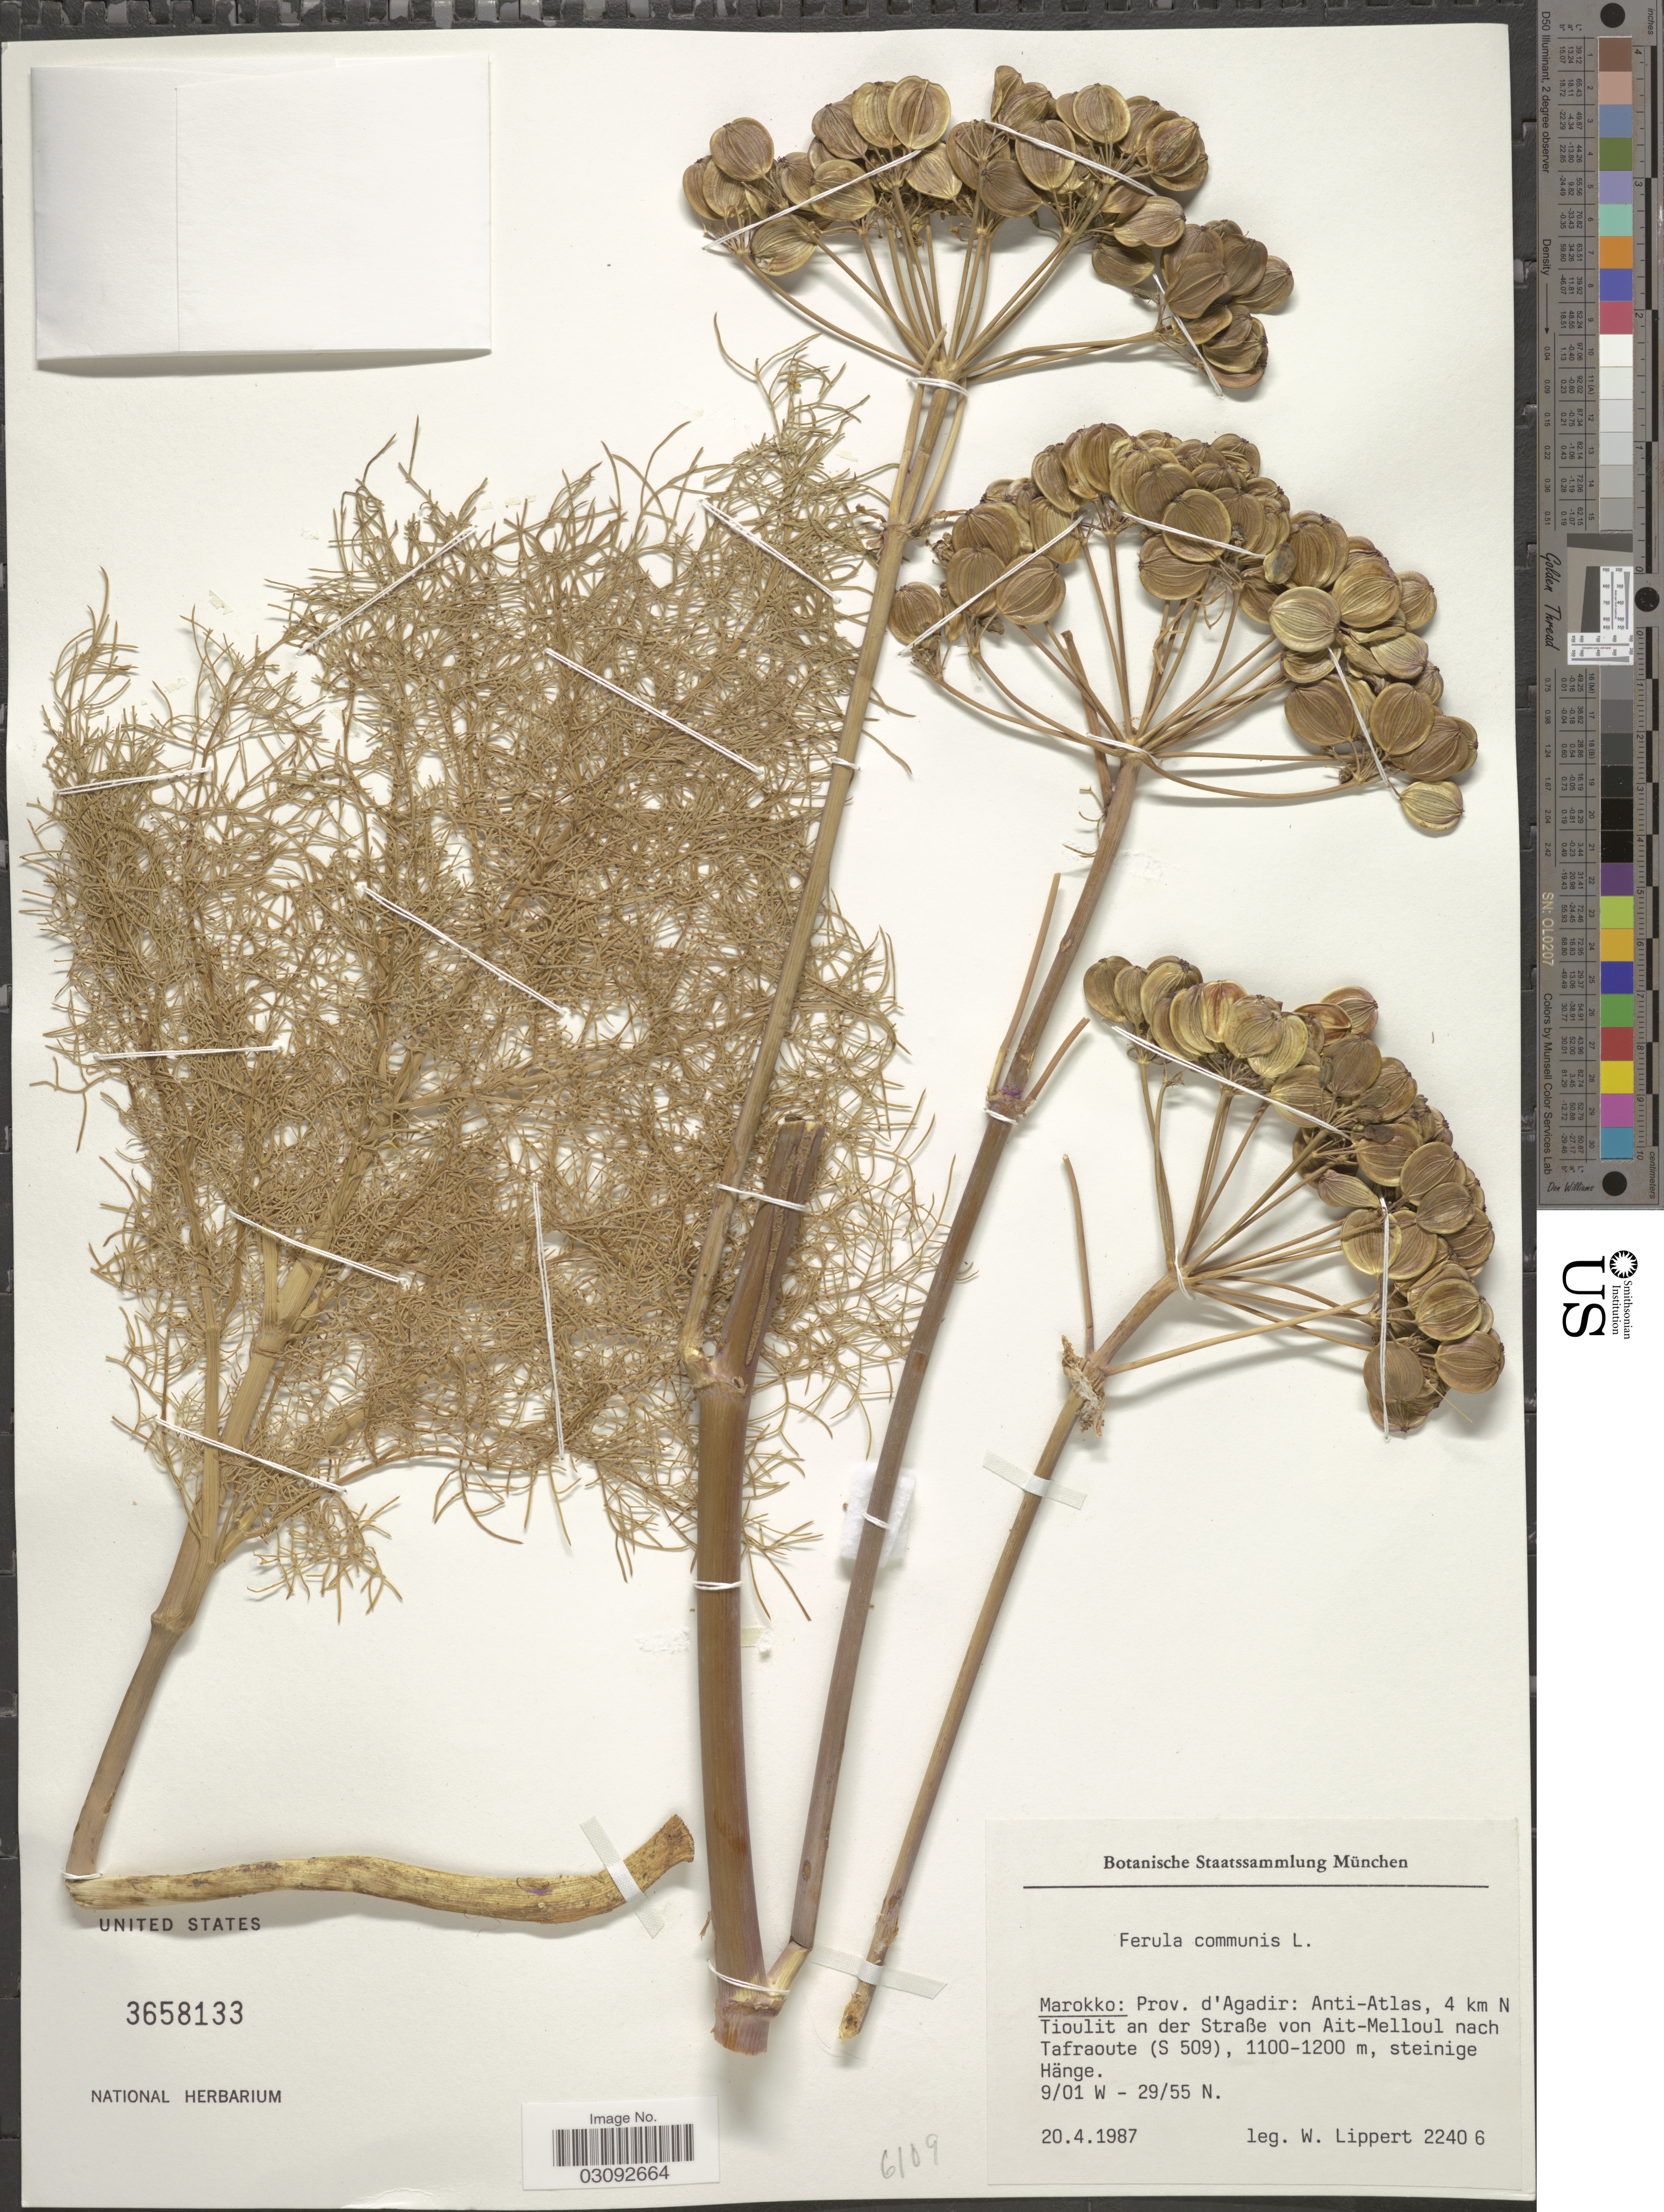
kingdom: Plantae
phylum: Tracheophyta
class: Magnoliopsida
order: Apiales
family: Apiaceae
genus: Ferula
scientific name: Ferula communis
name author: L.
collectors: W. Lippert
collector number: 22406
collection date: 1987-04-20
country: Morocco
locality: Prov. d'Agadir: Anti-Atlas, 4 km N Tioulit an der Straße von Ait-Melloul nach Tafraoute (S 509).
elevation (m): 1100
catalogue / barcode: US 3658133